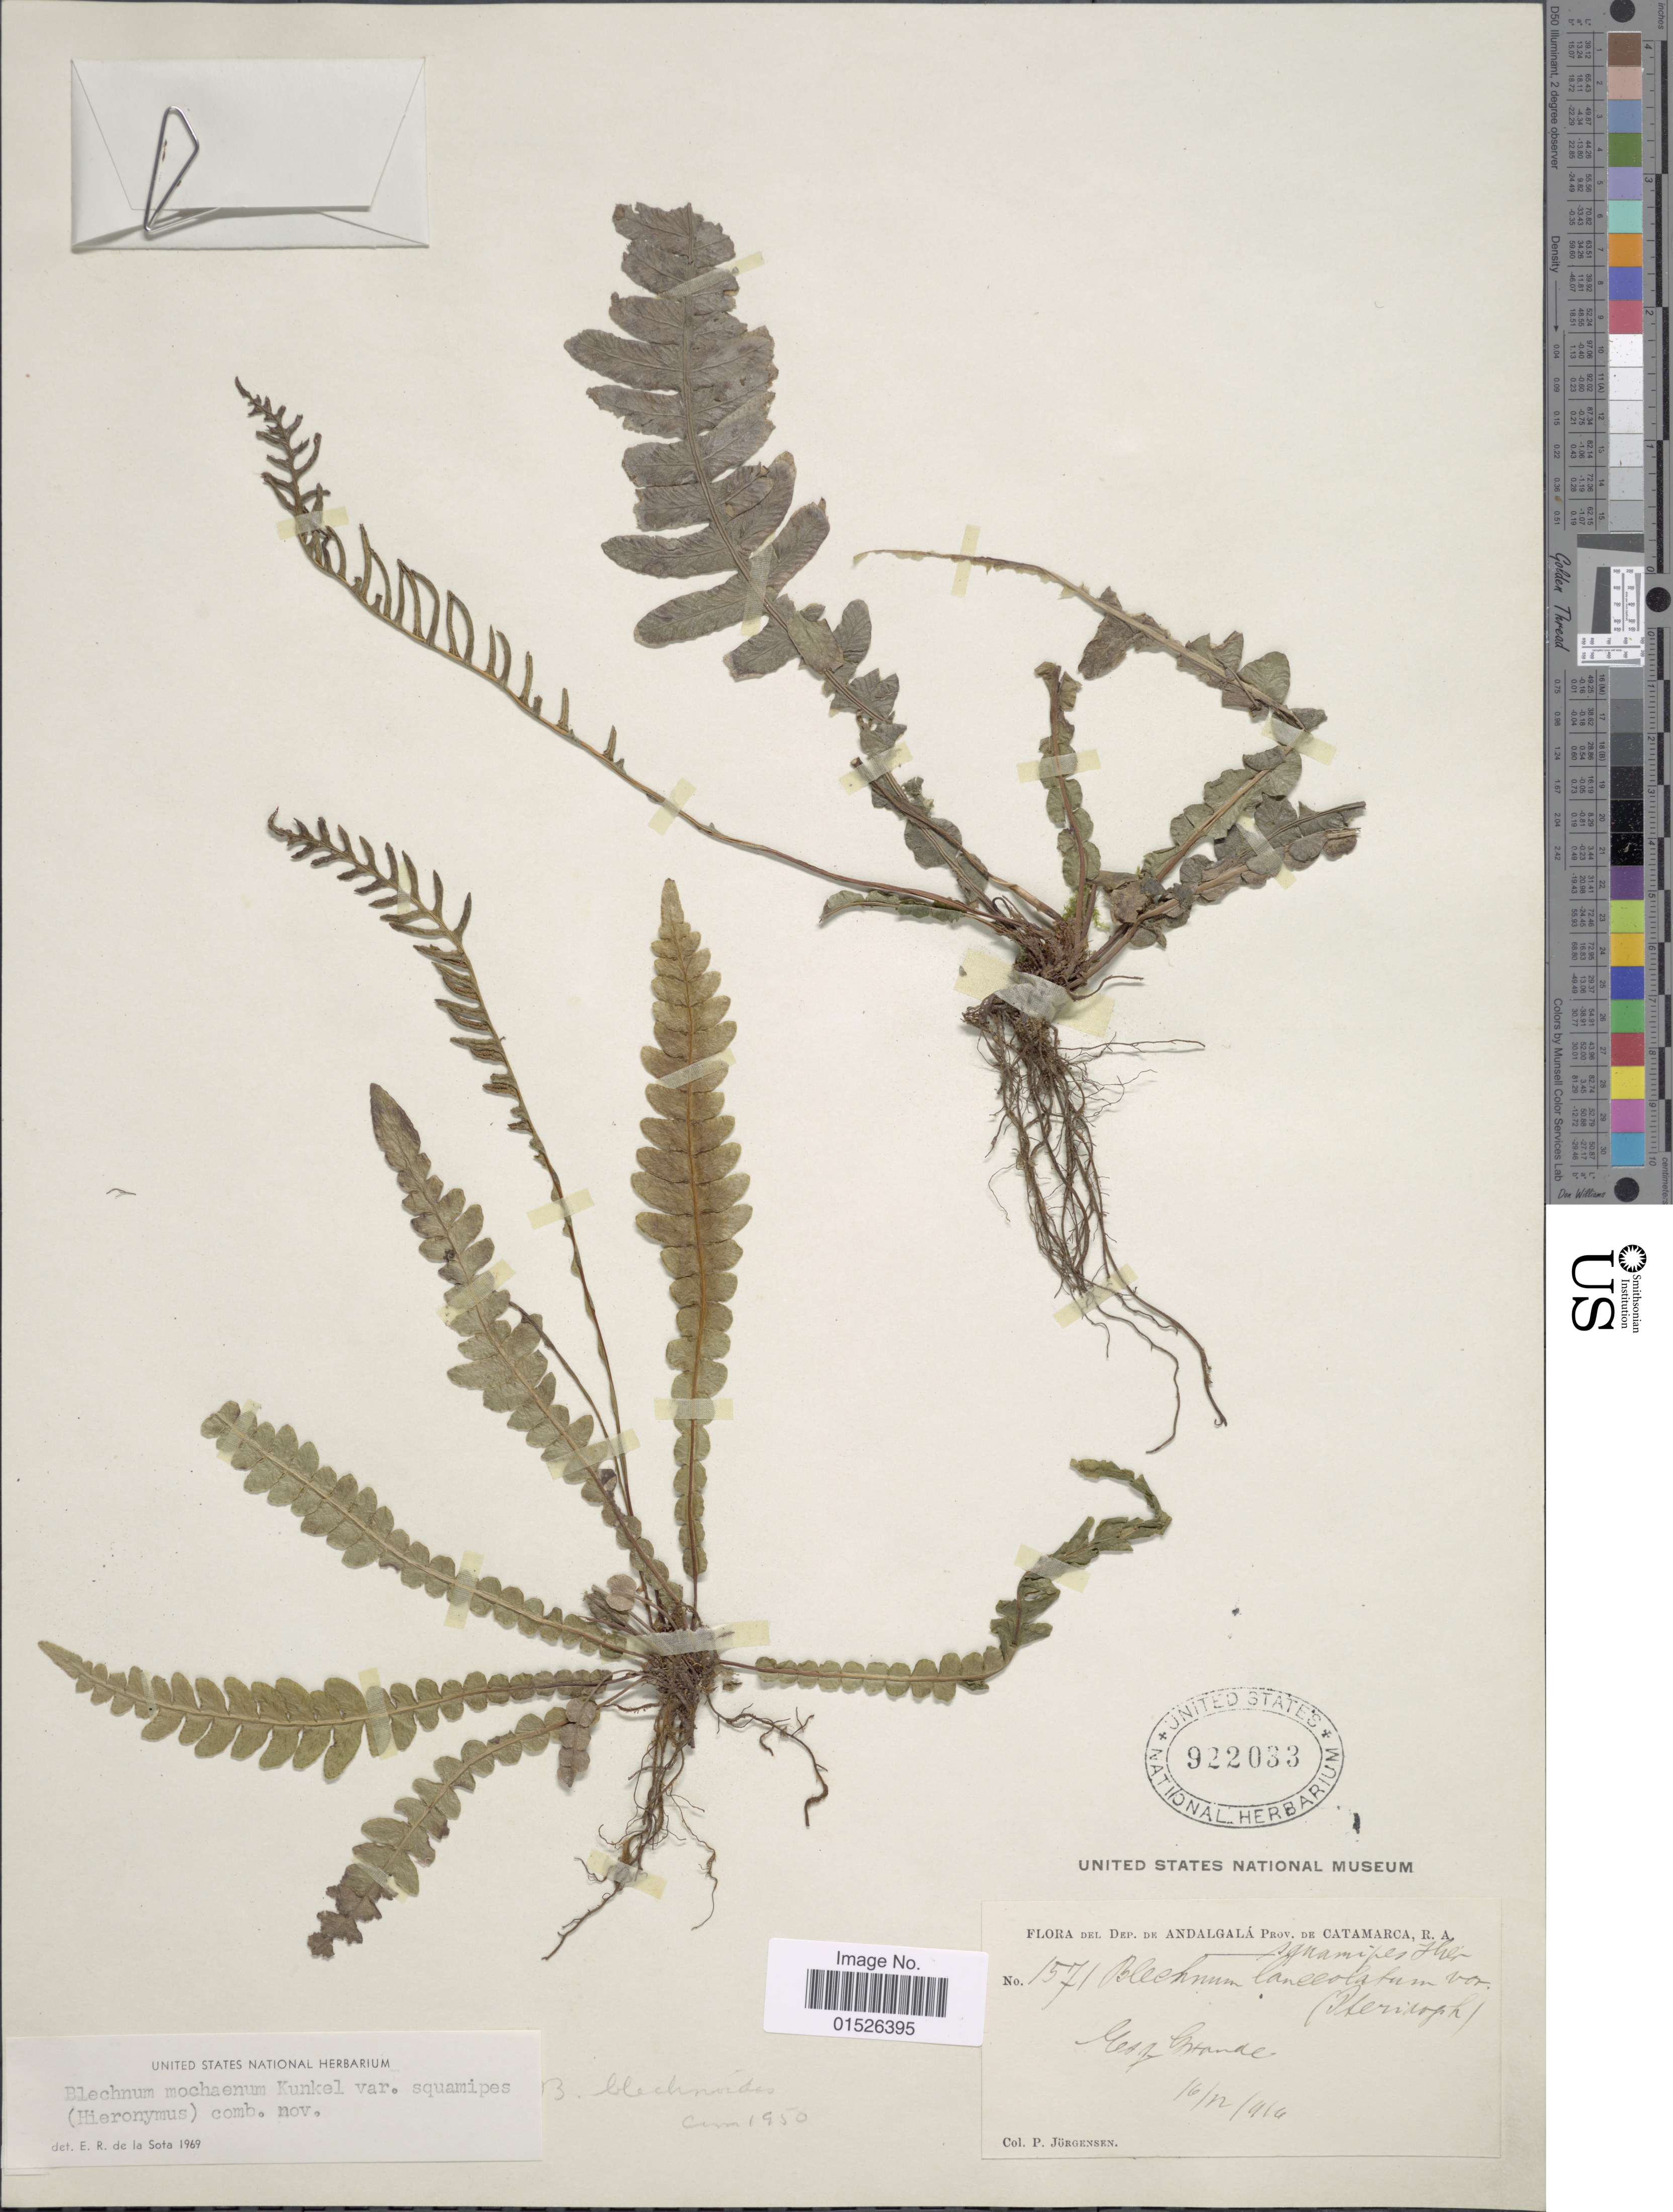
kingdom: Plantae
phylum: Tracheophyta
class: Polypodiopsida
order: Polypodiales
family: Blechnaceae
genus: Blechnum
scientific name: Blechnum mochaenum subsp. squamipes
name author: (Hieron.) Prada & Rolleri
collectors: P. Jurgensen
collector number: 1571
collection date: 1916-12-16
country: Argentina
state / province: Catamarca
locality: Dep. de Andalaga Prov, de Catamarca, R. A., Est of Grande.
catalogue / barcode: US 922033